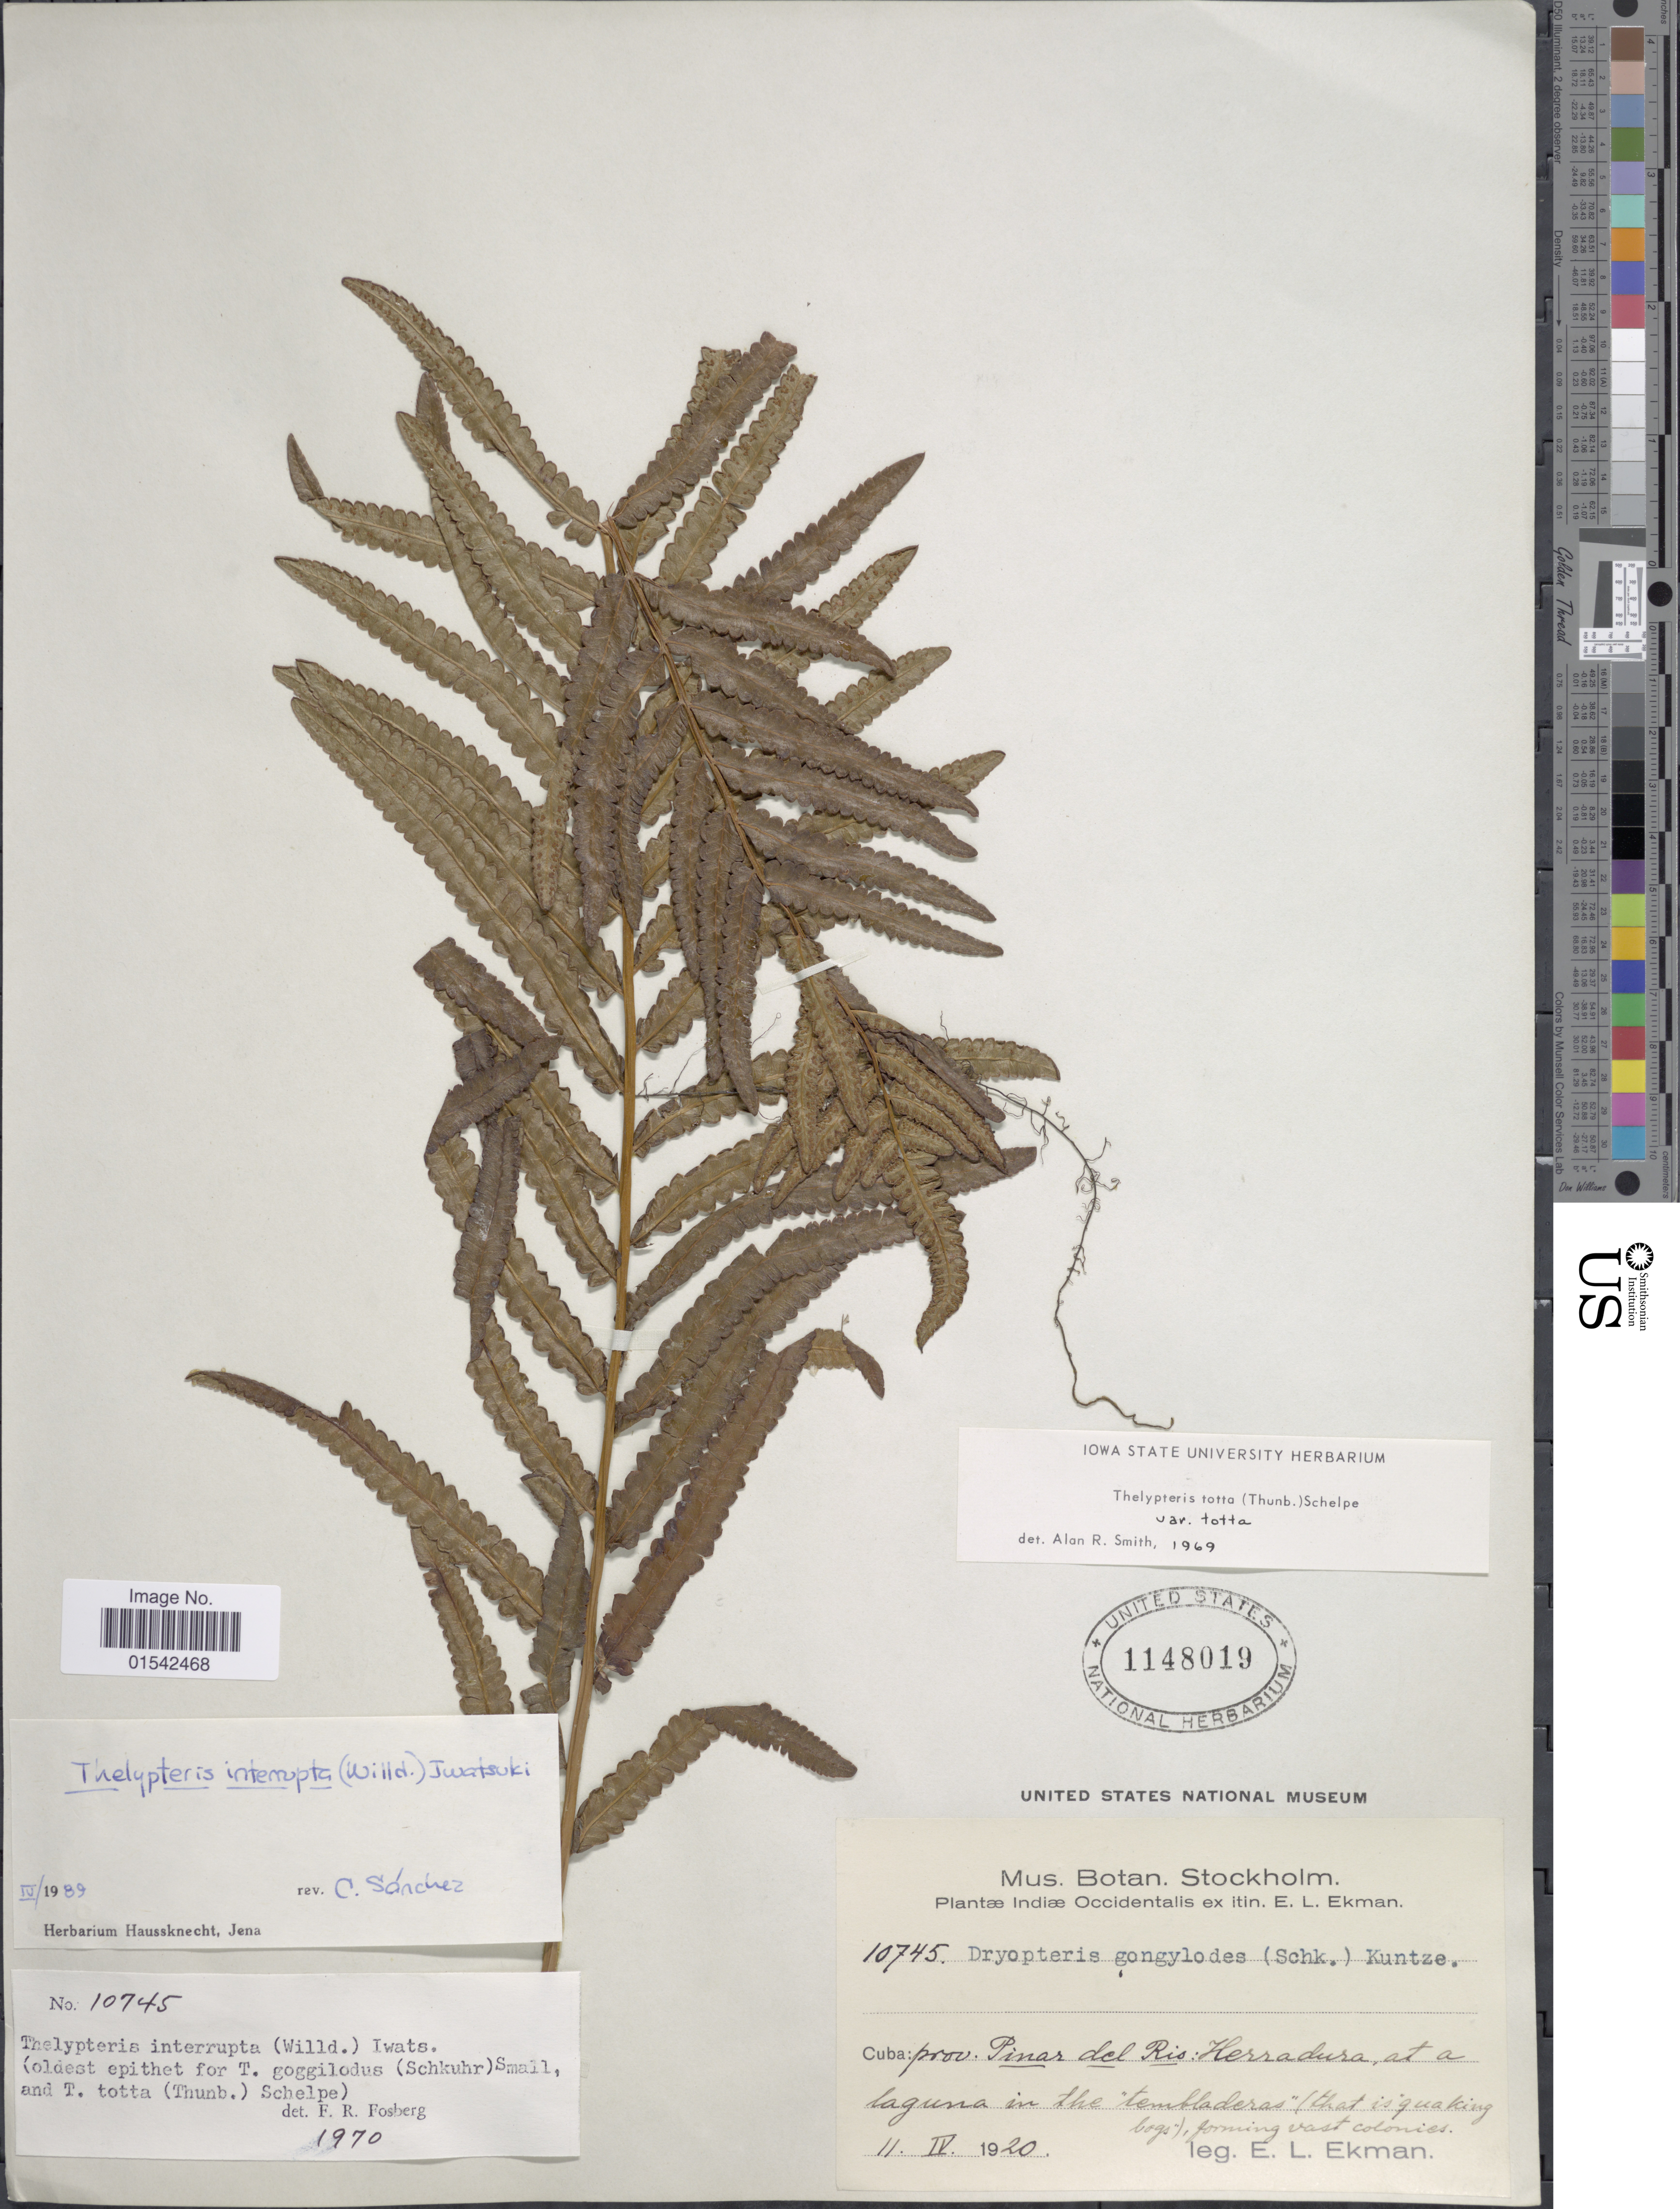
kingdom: Plantae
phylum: Tracheophyta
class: Polypodiopsida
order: Polypodiales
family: Thelypteridaceae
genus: Cyclosorus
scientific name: Cyclosorus interruptus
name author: (Willd.) H. Itô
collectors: E. L. Ekman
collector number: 10745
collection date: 1920-04-11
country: Cuba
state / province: Pinar del Río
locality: Indiae Occidentalis, Herradura, at a laguna in the "tembladeras" (that is quaking bogs), forming vast colonies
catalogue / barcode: US 1148019